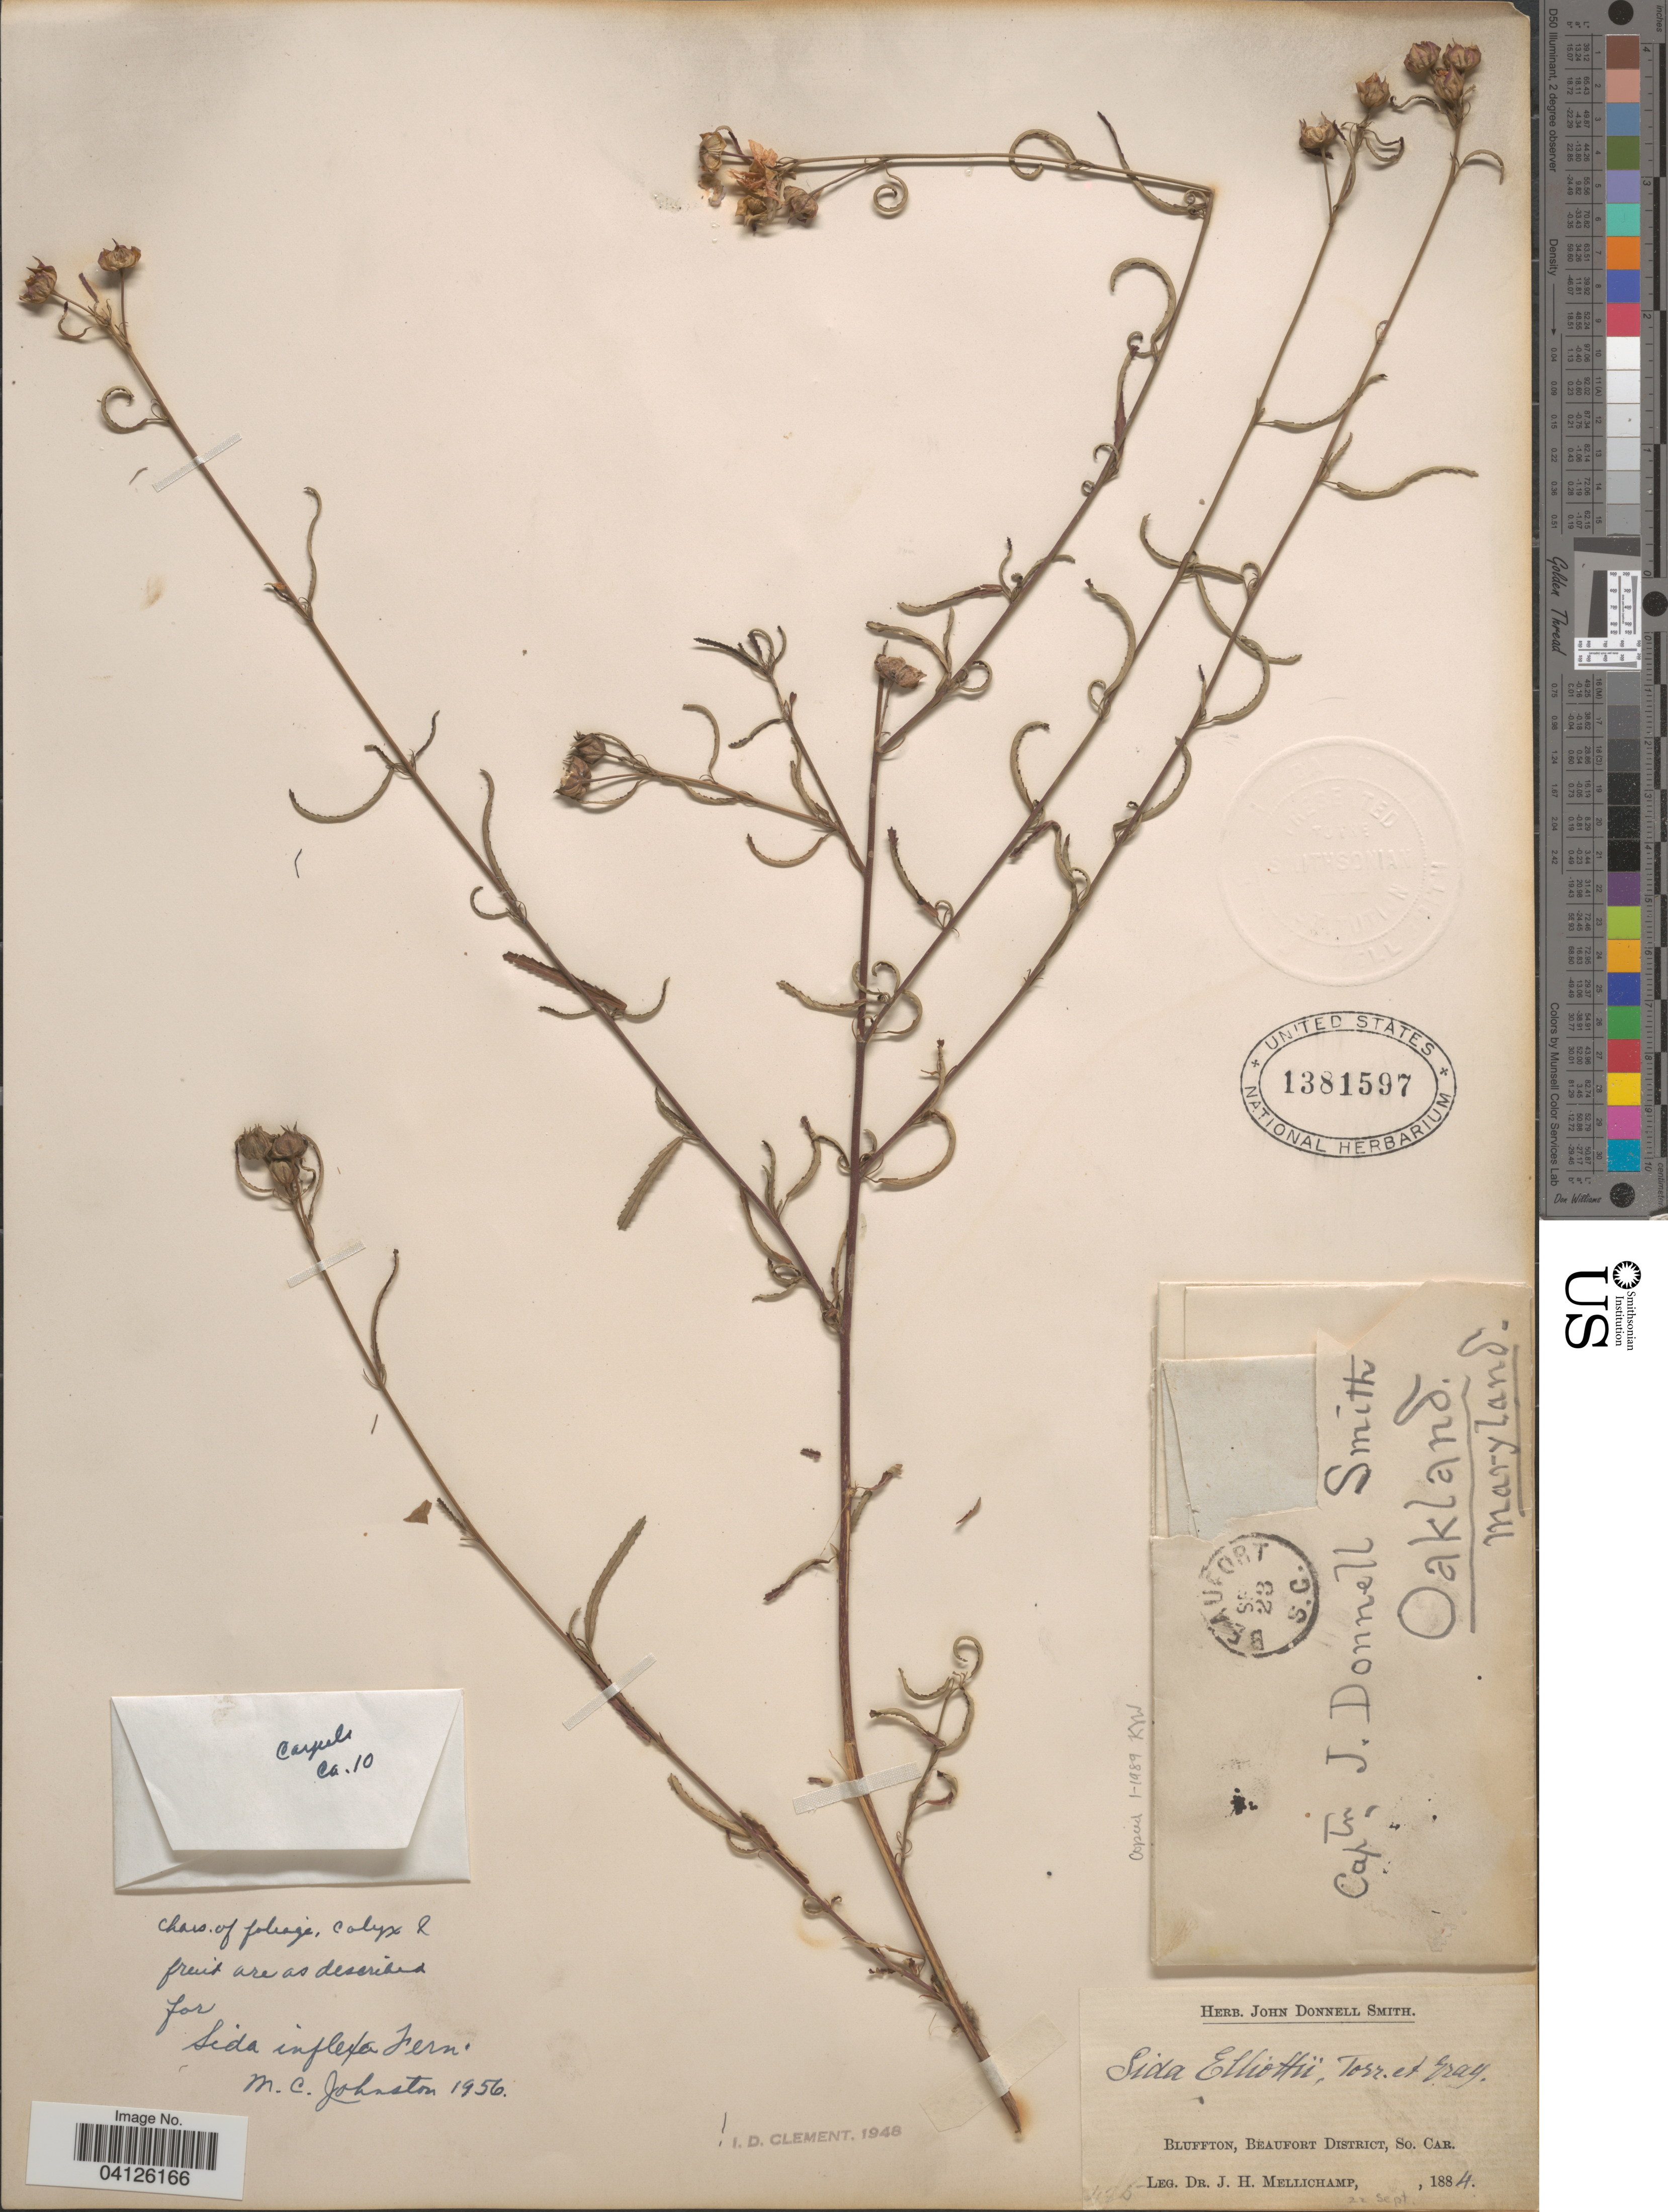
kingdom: Plantae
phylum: Tracheophyta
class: Magnoliopsida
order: Malvales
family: Malvaceae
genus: Sida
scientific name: Sida elliottii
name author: Torr. & A. Gray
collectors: J. H. Mellichamp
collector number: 475*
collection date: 1884-09-22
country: United States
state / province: South Carolina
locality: Bluffton, Beaufort District, So. Car.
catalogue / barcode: US 1381597